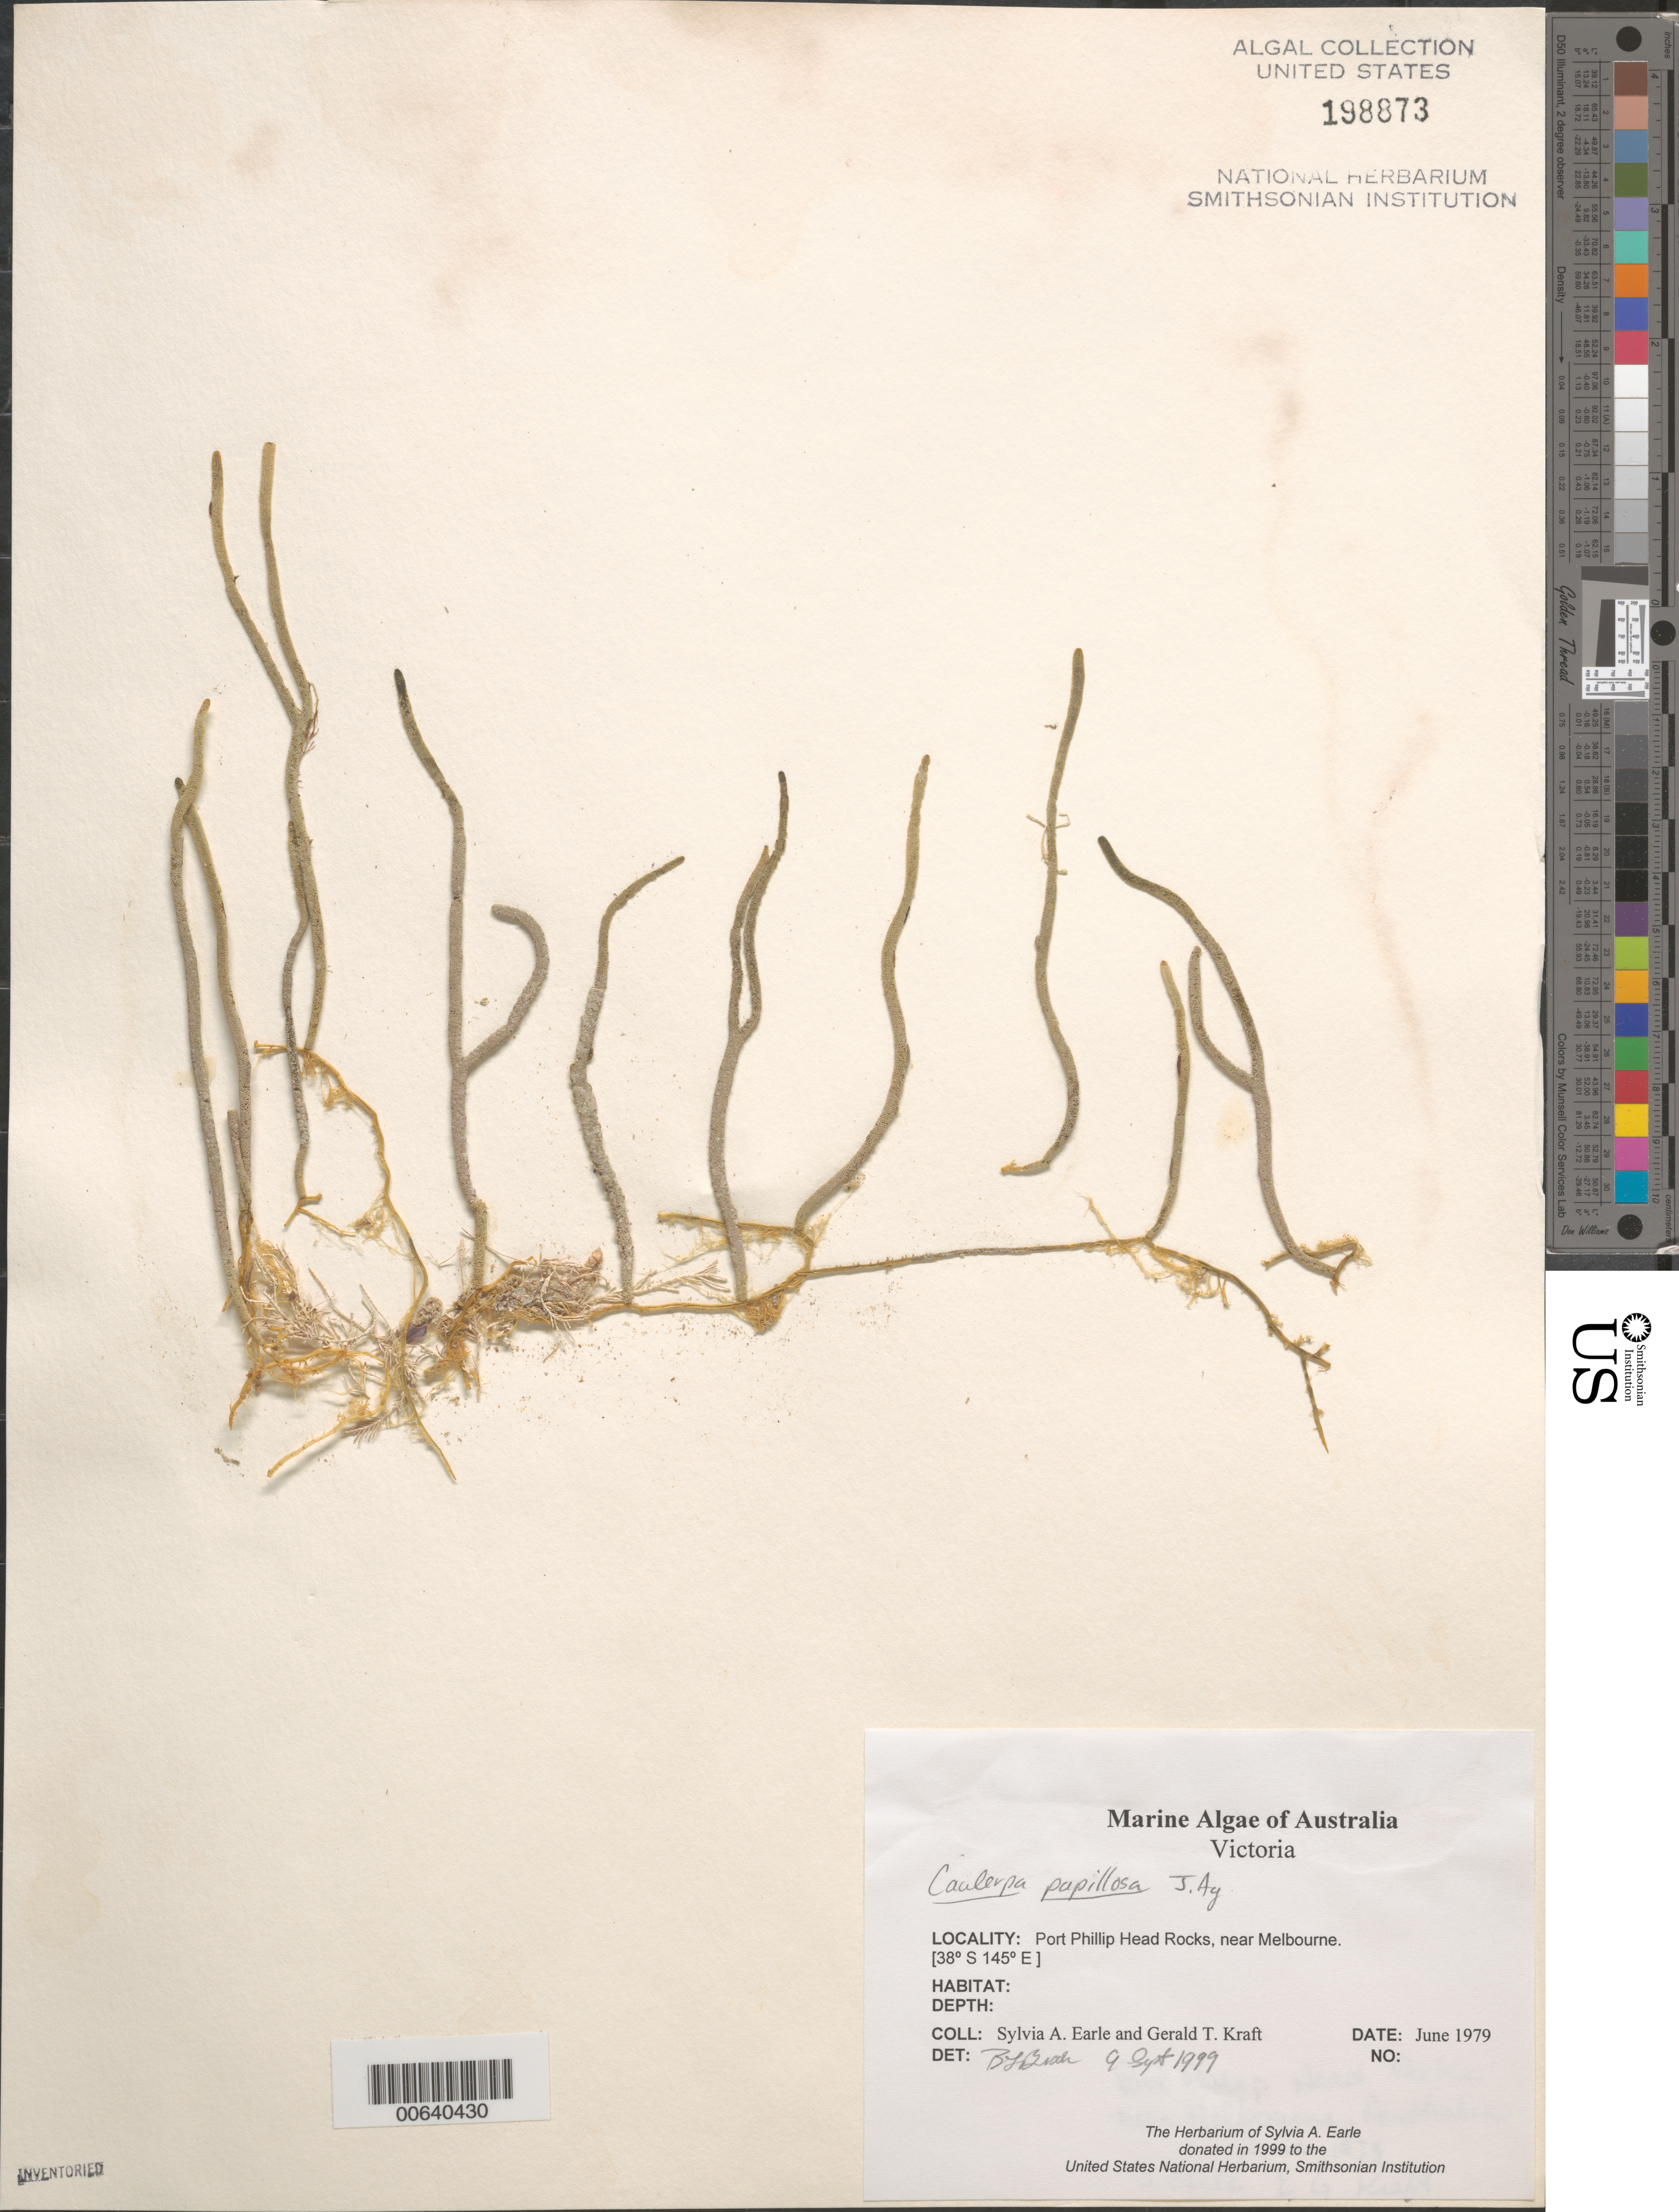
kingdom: Plantae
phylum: Chlorophyta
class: Ulvophyceae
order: Bryopsidales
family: Caulerpaceae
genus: Caulerpa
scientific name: Caulerpa papillosa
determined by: Brooks, B. L., (BOT), Smithsonian Institution - National Museum of Natural History (UNITED STATES)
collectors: S. A. Earle & G. T. Kraft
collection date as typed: Jun 1979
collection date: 1979-06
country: Australia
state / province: Victoria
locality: Port Phillip Head Rocks, near Melbourne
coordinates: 38 S, 145 E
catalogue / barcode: US 198873